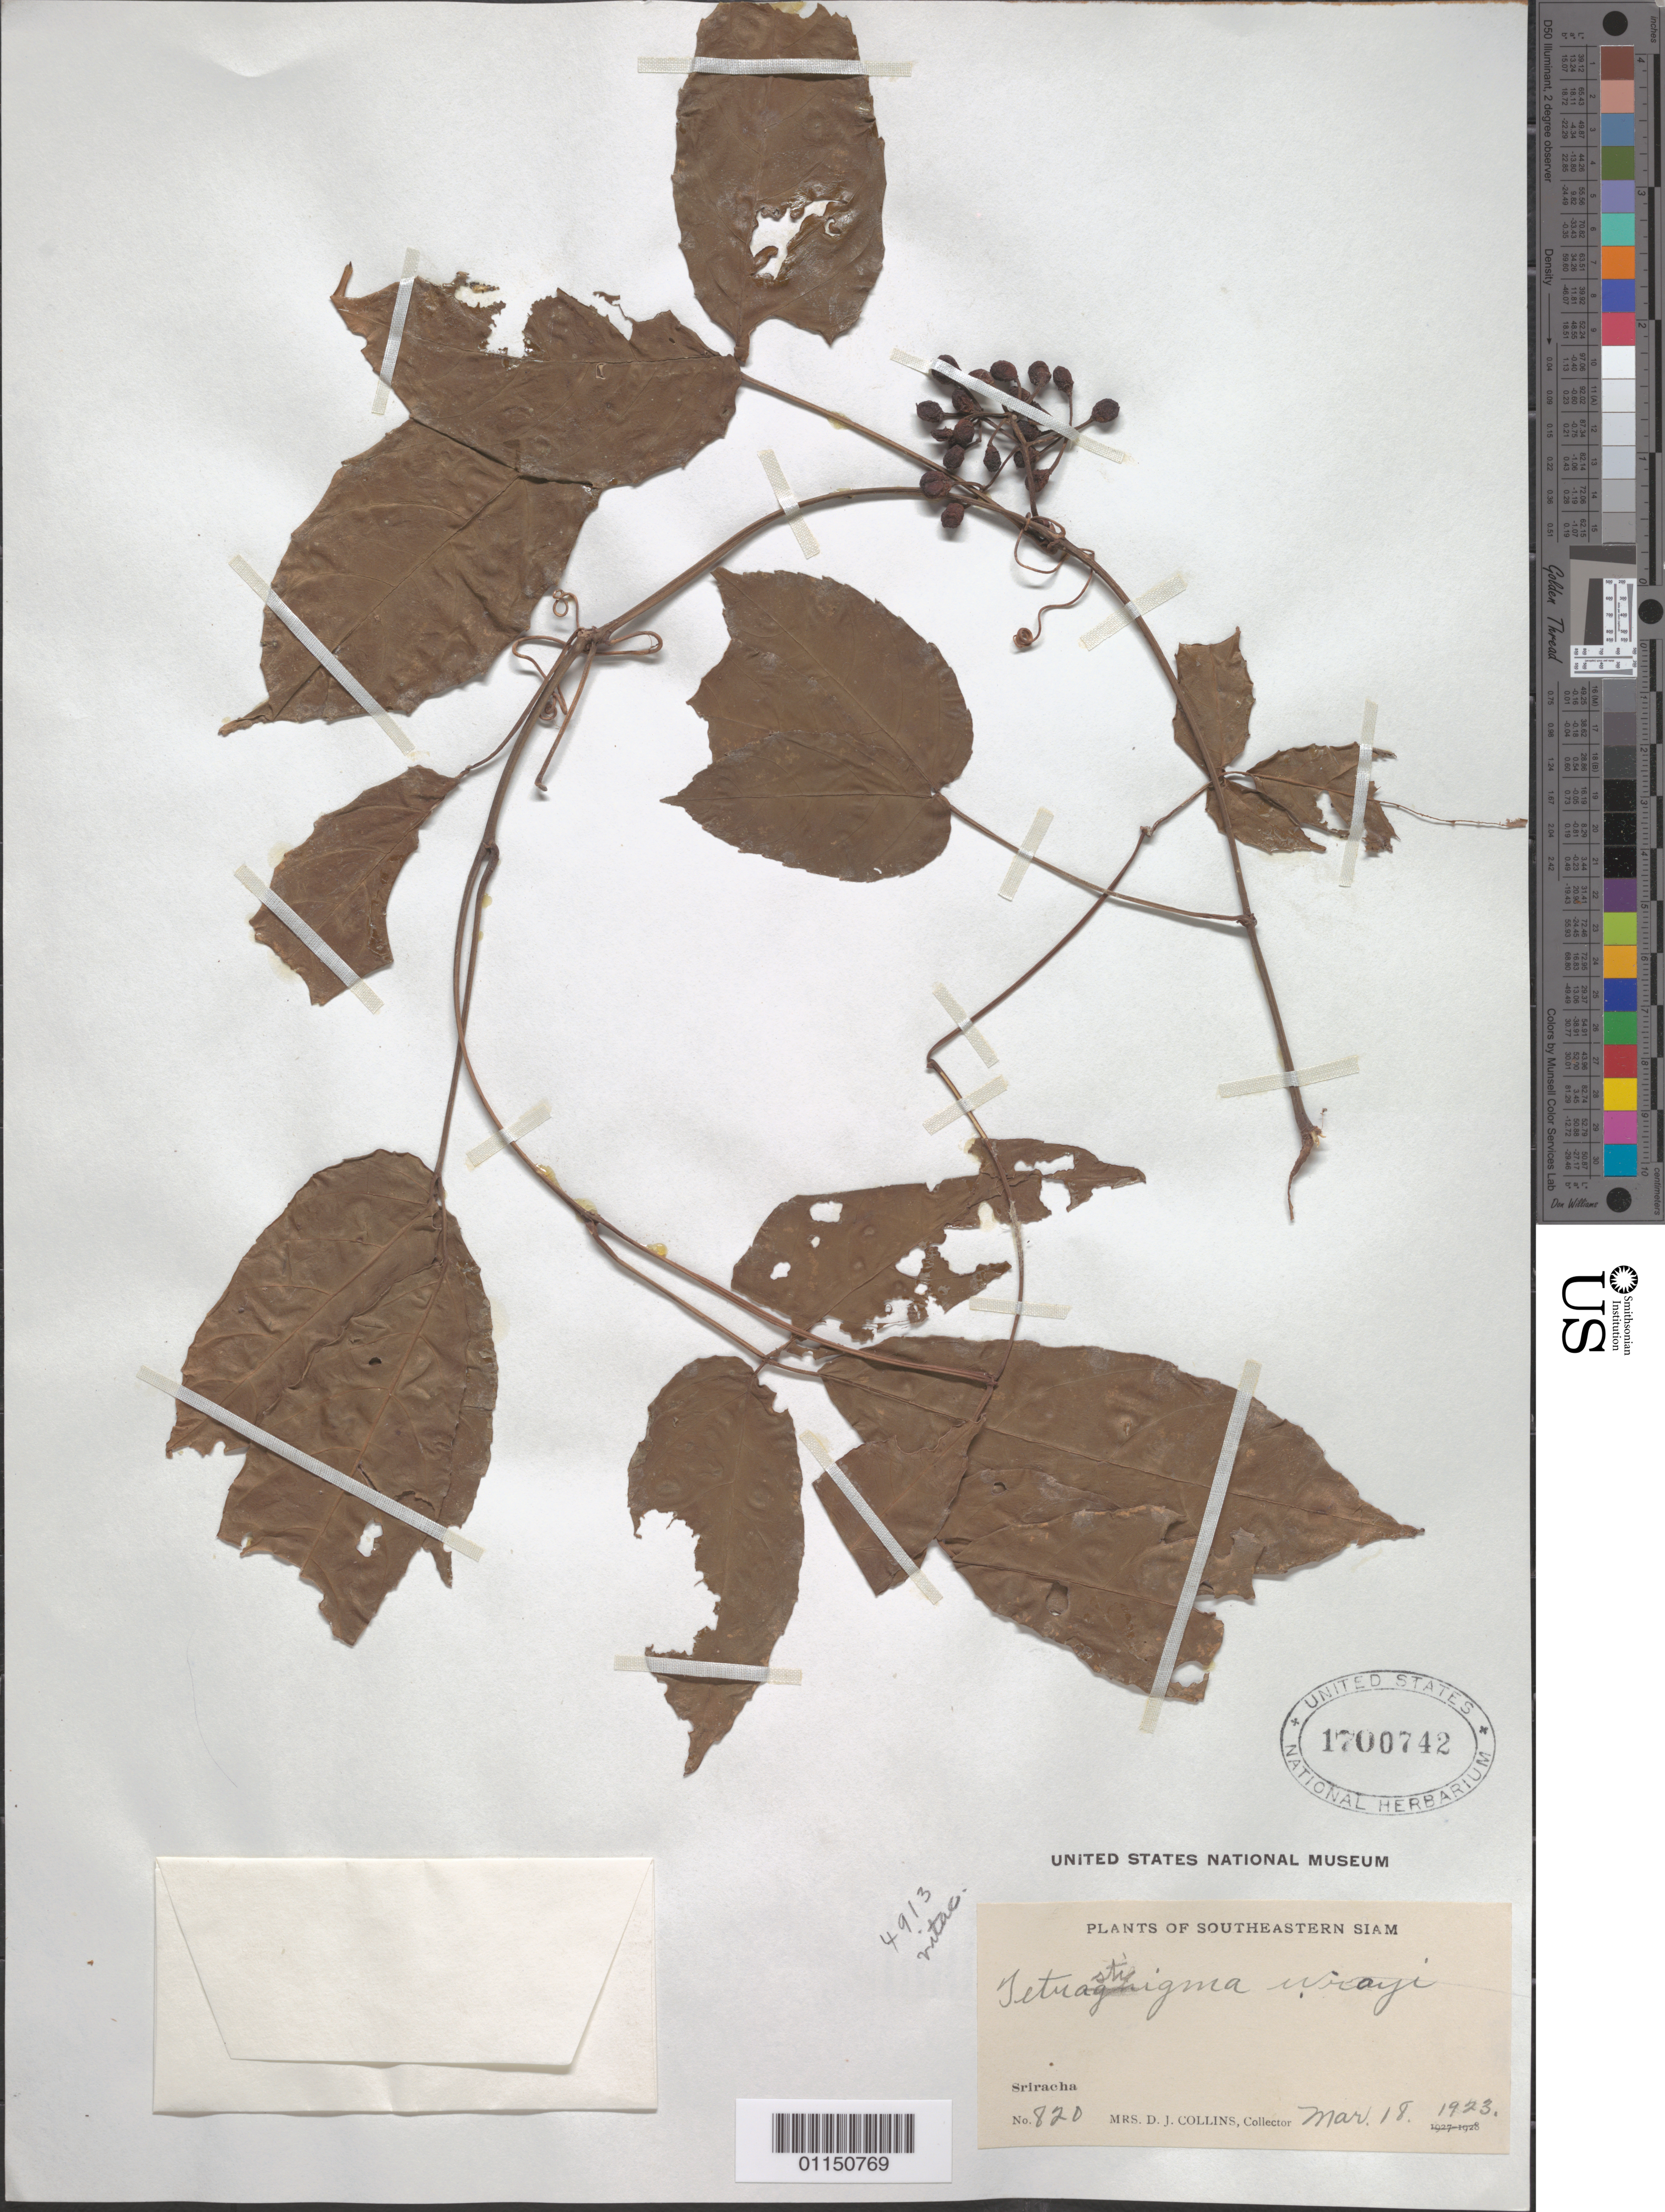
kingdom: Plantae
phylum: Tracheophyta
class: Magnoliopsida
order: Vitales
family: Vitaceae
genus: Tetrastigma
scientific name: Tetrastigma wrayi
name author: (King) Craib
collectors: Mrs. D. J. Collins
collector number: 820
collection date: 1923-03-18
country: Thailand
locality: Sriracha.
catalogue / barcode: US 1700742